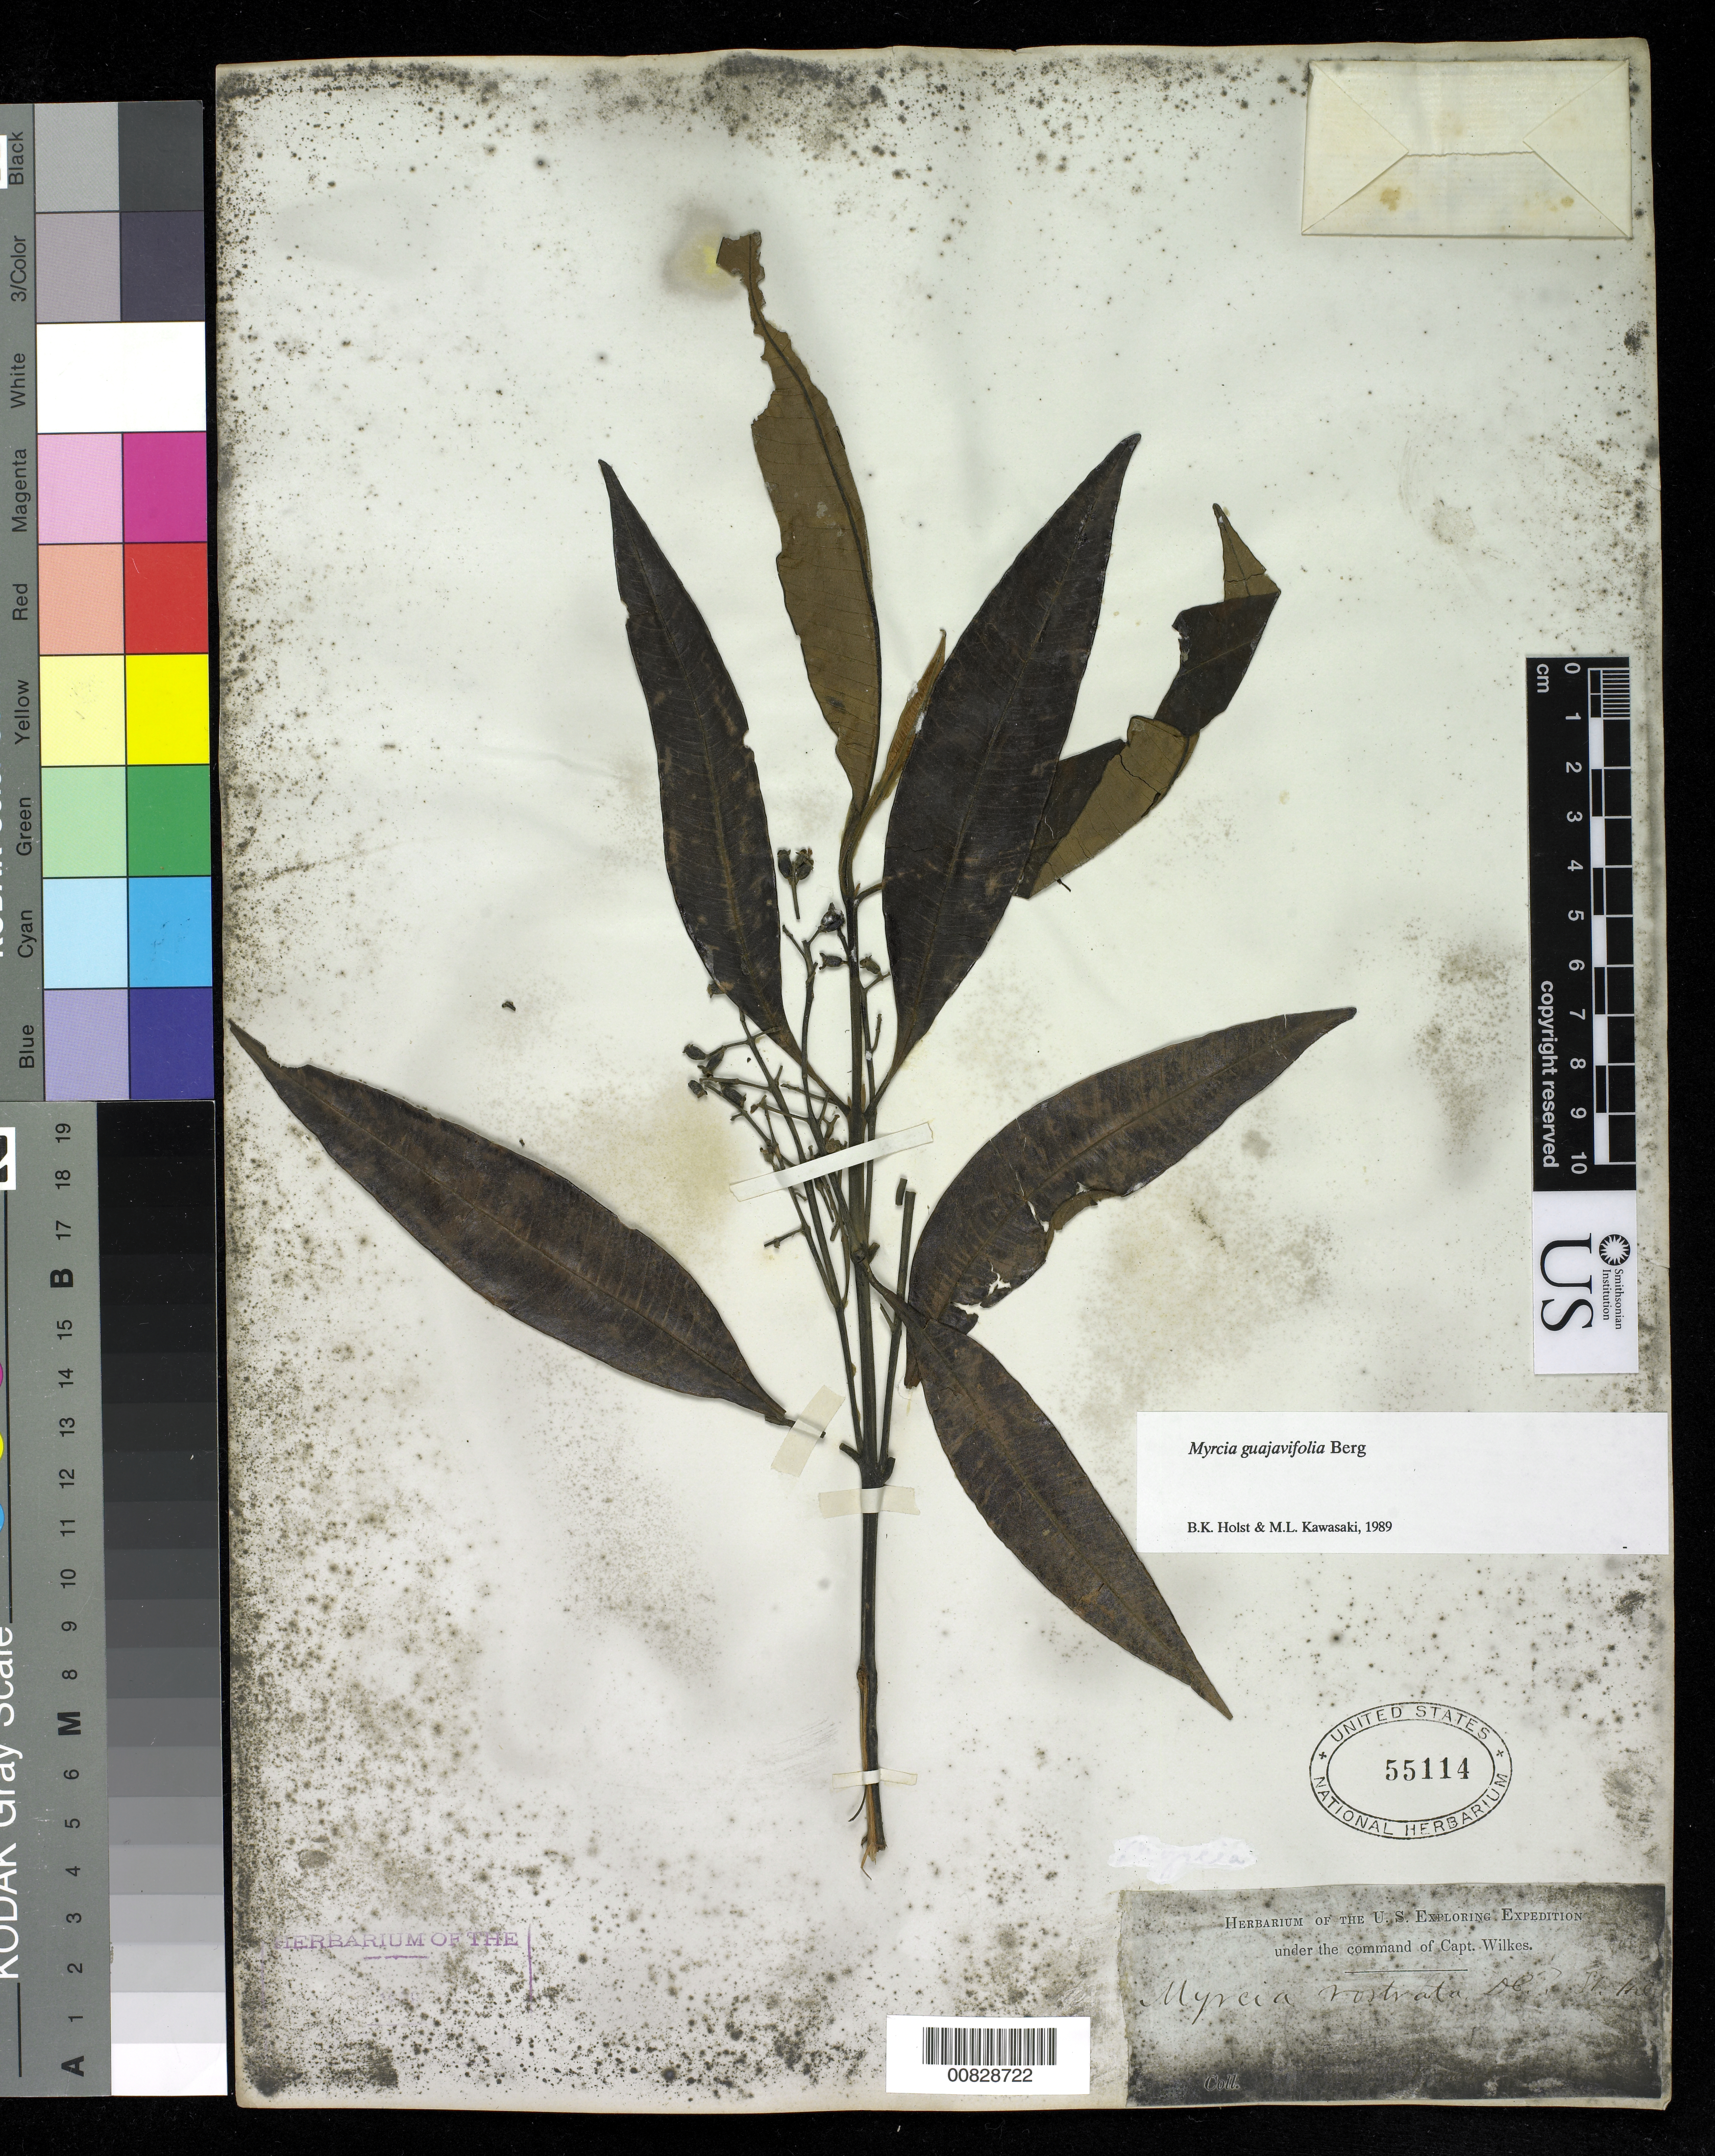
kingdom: Plantae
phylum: Tracheophyta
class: Magnoliopsida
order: Myrtales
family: Myrtaceae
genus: Myrcia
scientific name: Myrcia guajavifolia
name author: O. Berg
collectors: Wilkes Explor. Exped.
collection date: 1838/1842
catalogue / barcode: US 55114